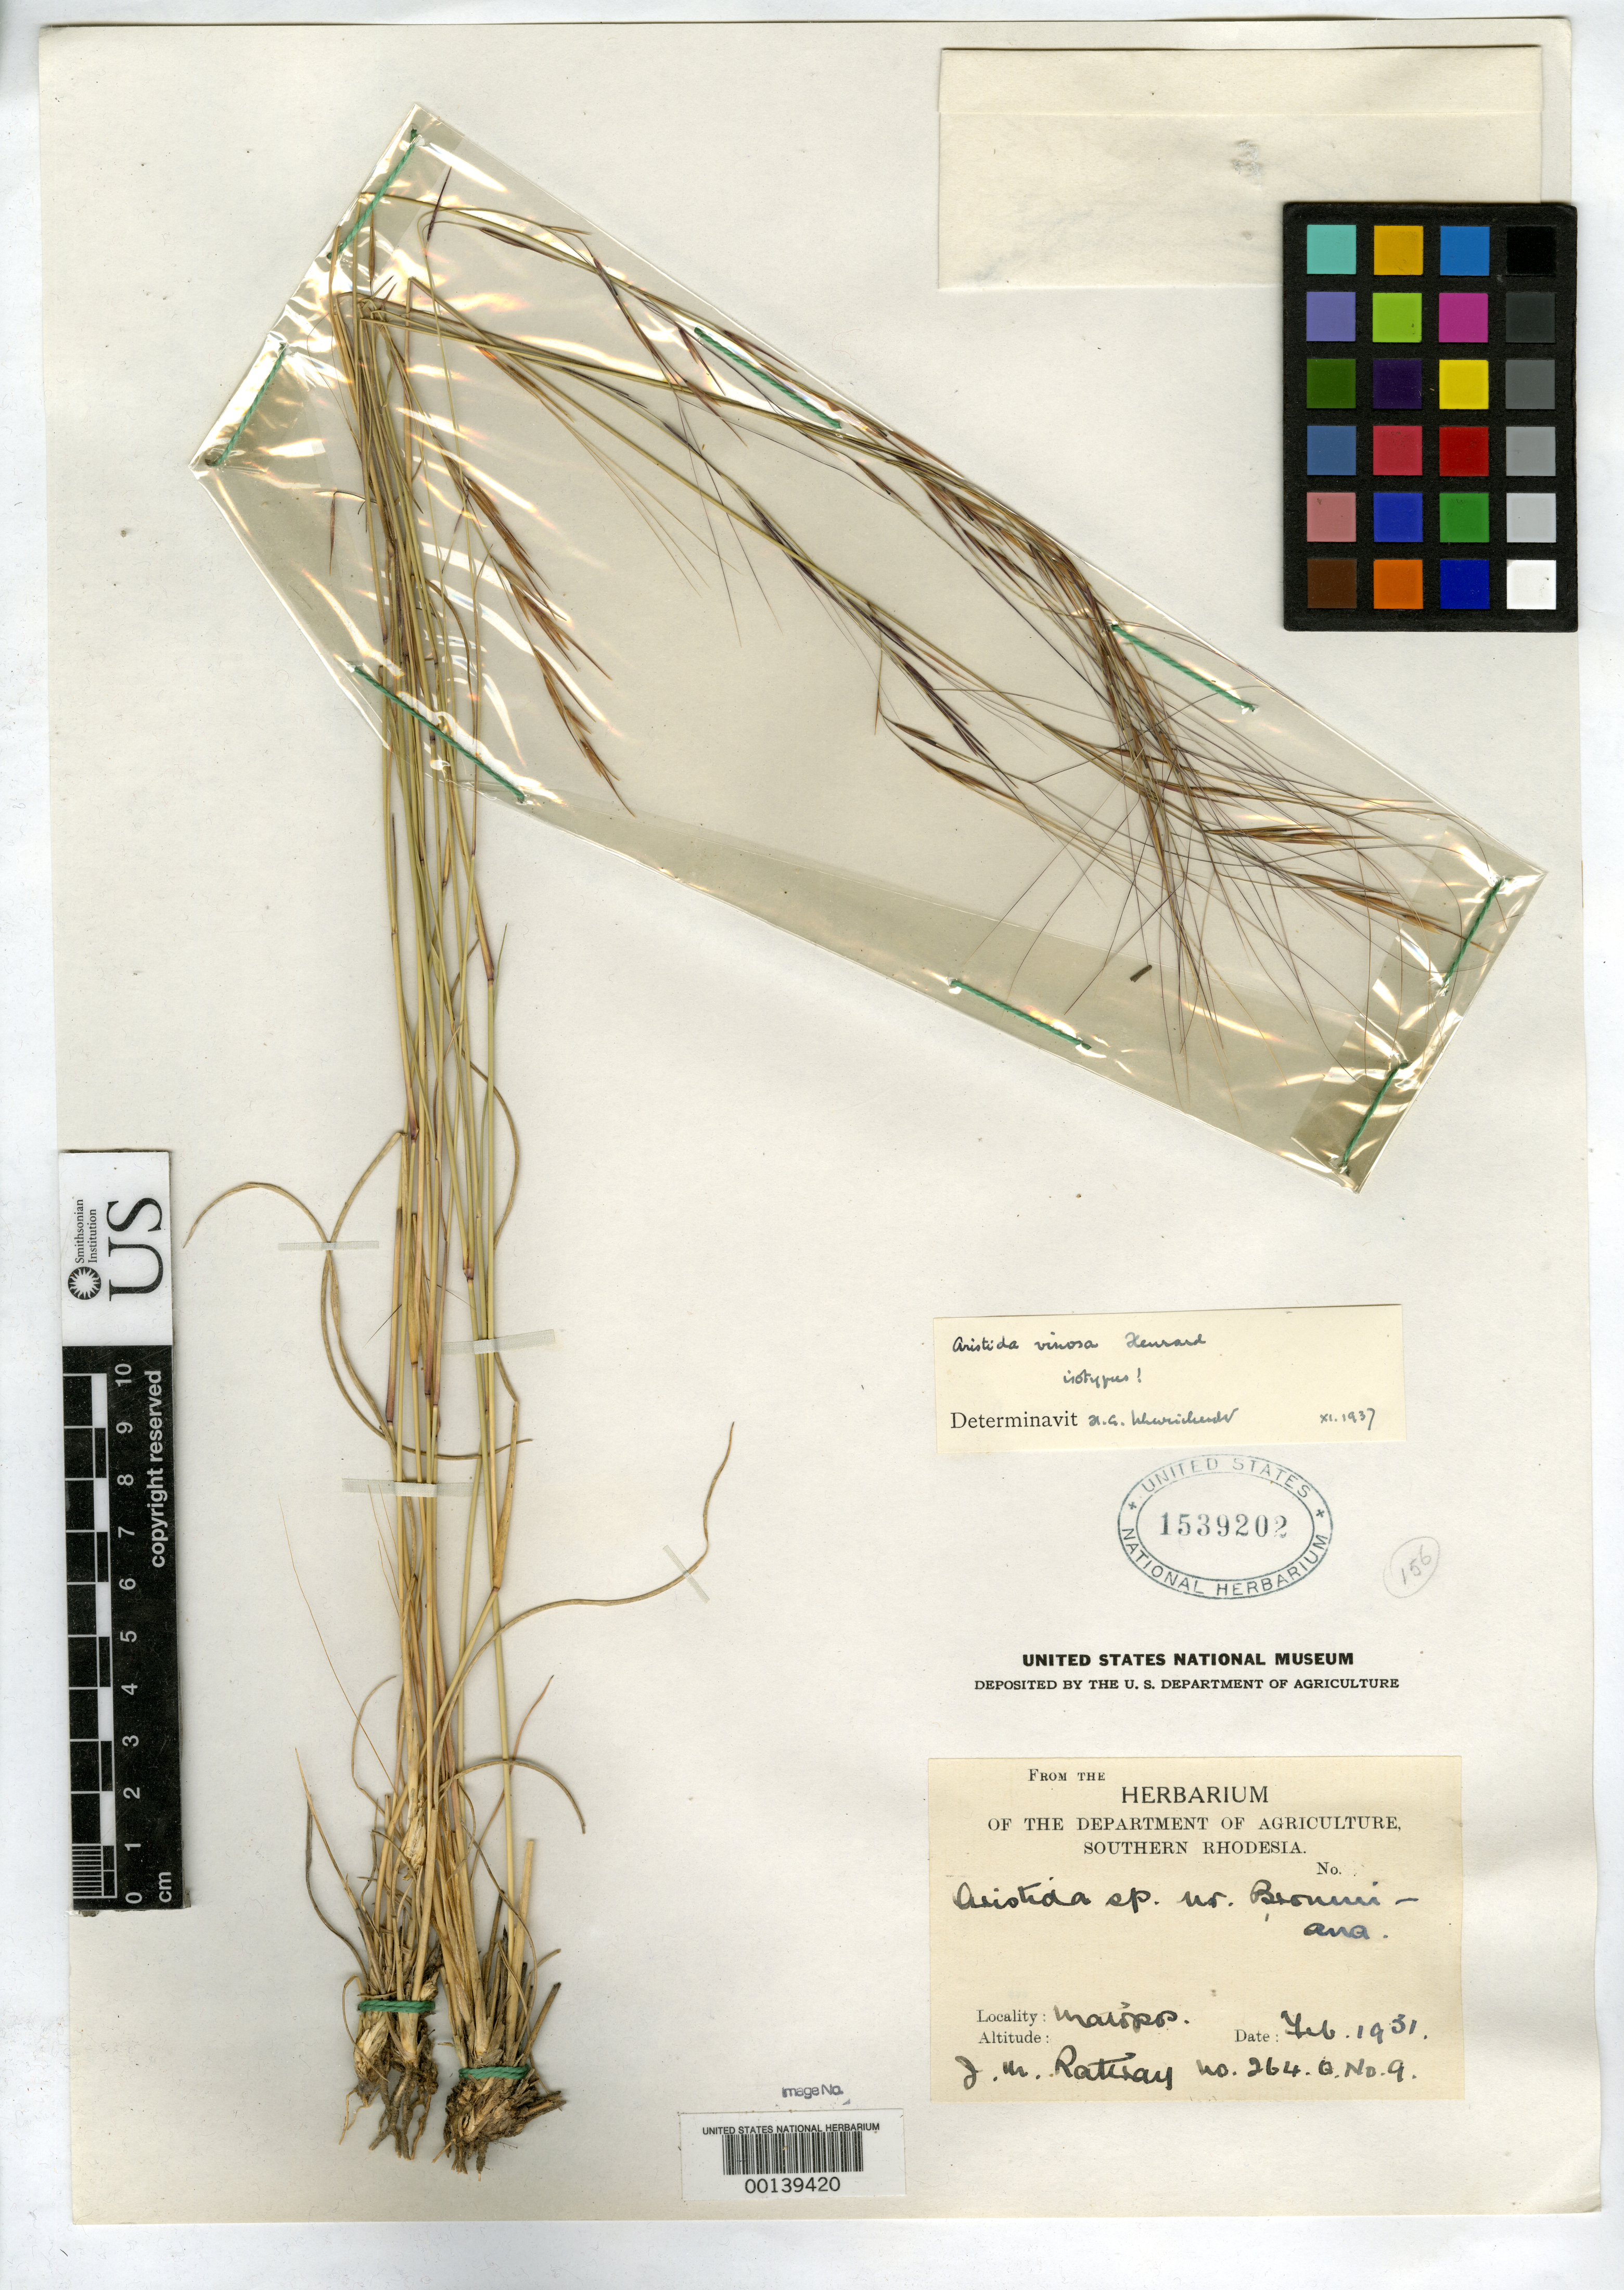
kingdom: Plantae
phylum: Tracheophyta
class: Liliopsida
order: Poales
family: Poaceae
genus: Aristida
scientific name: Aristida vinosa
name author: Henr.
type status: Isotype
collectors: J. Rattray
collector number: No 264, Q. no. 9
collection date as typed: Feb 1931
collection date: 1931-02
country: Zimbabwe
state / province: Matabeleland South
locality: Matopos.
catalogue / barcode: US 1539202